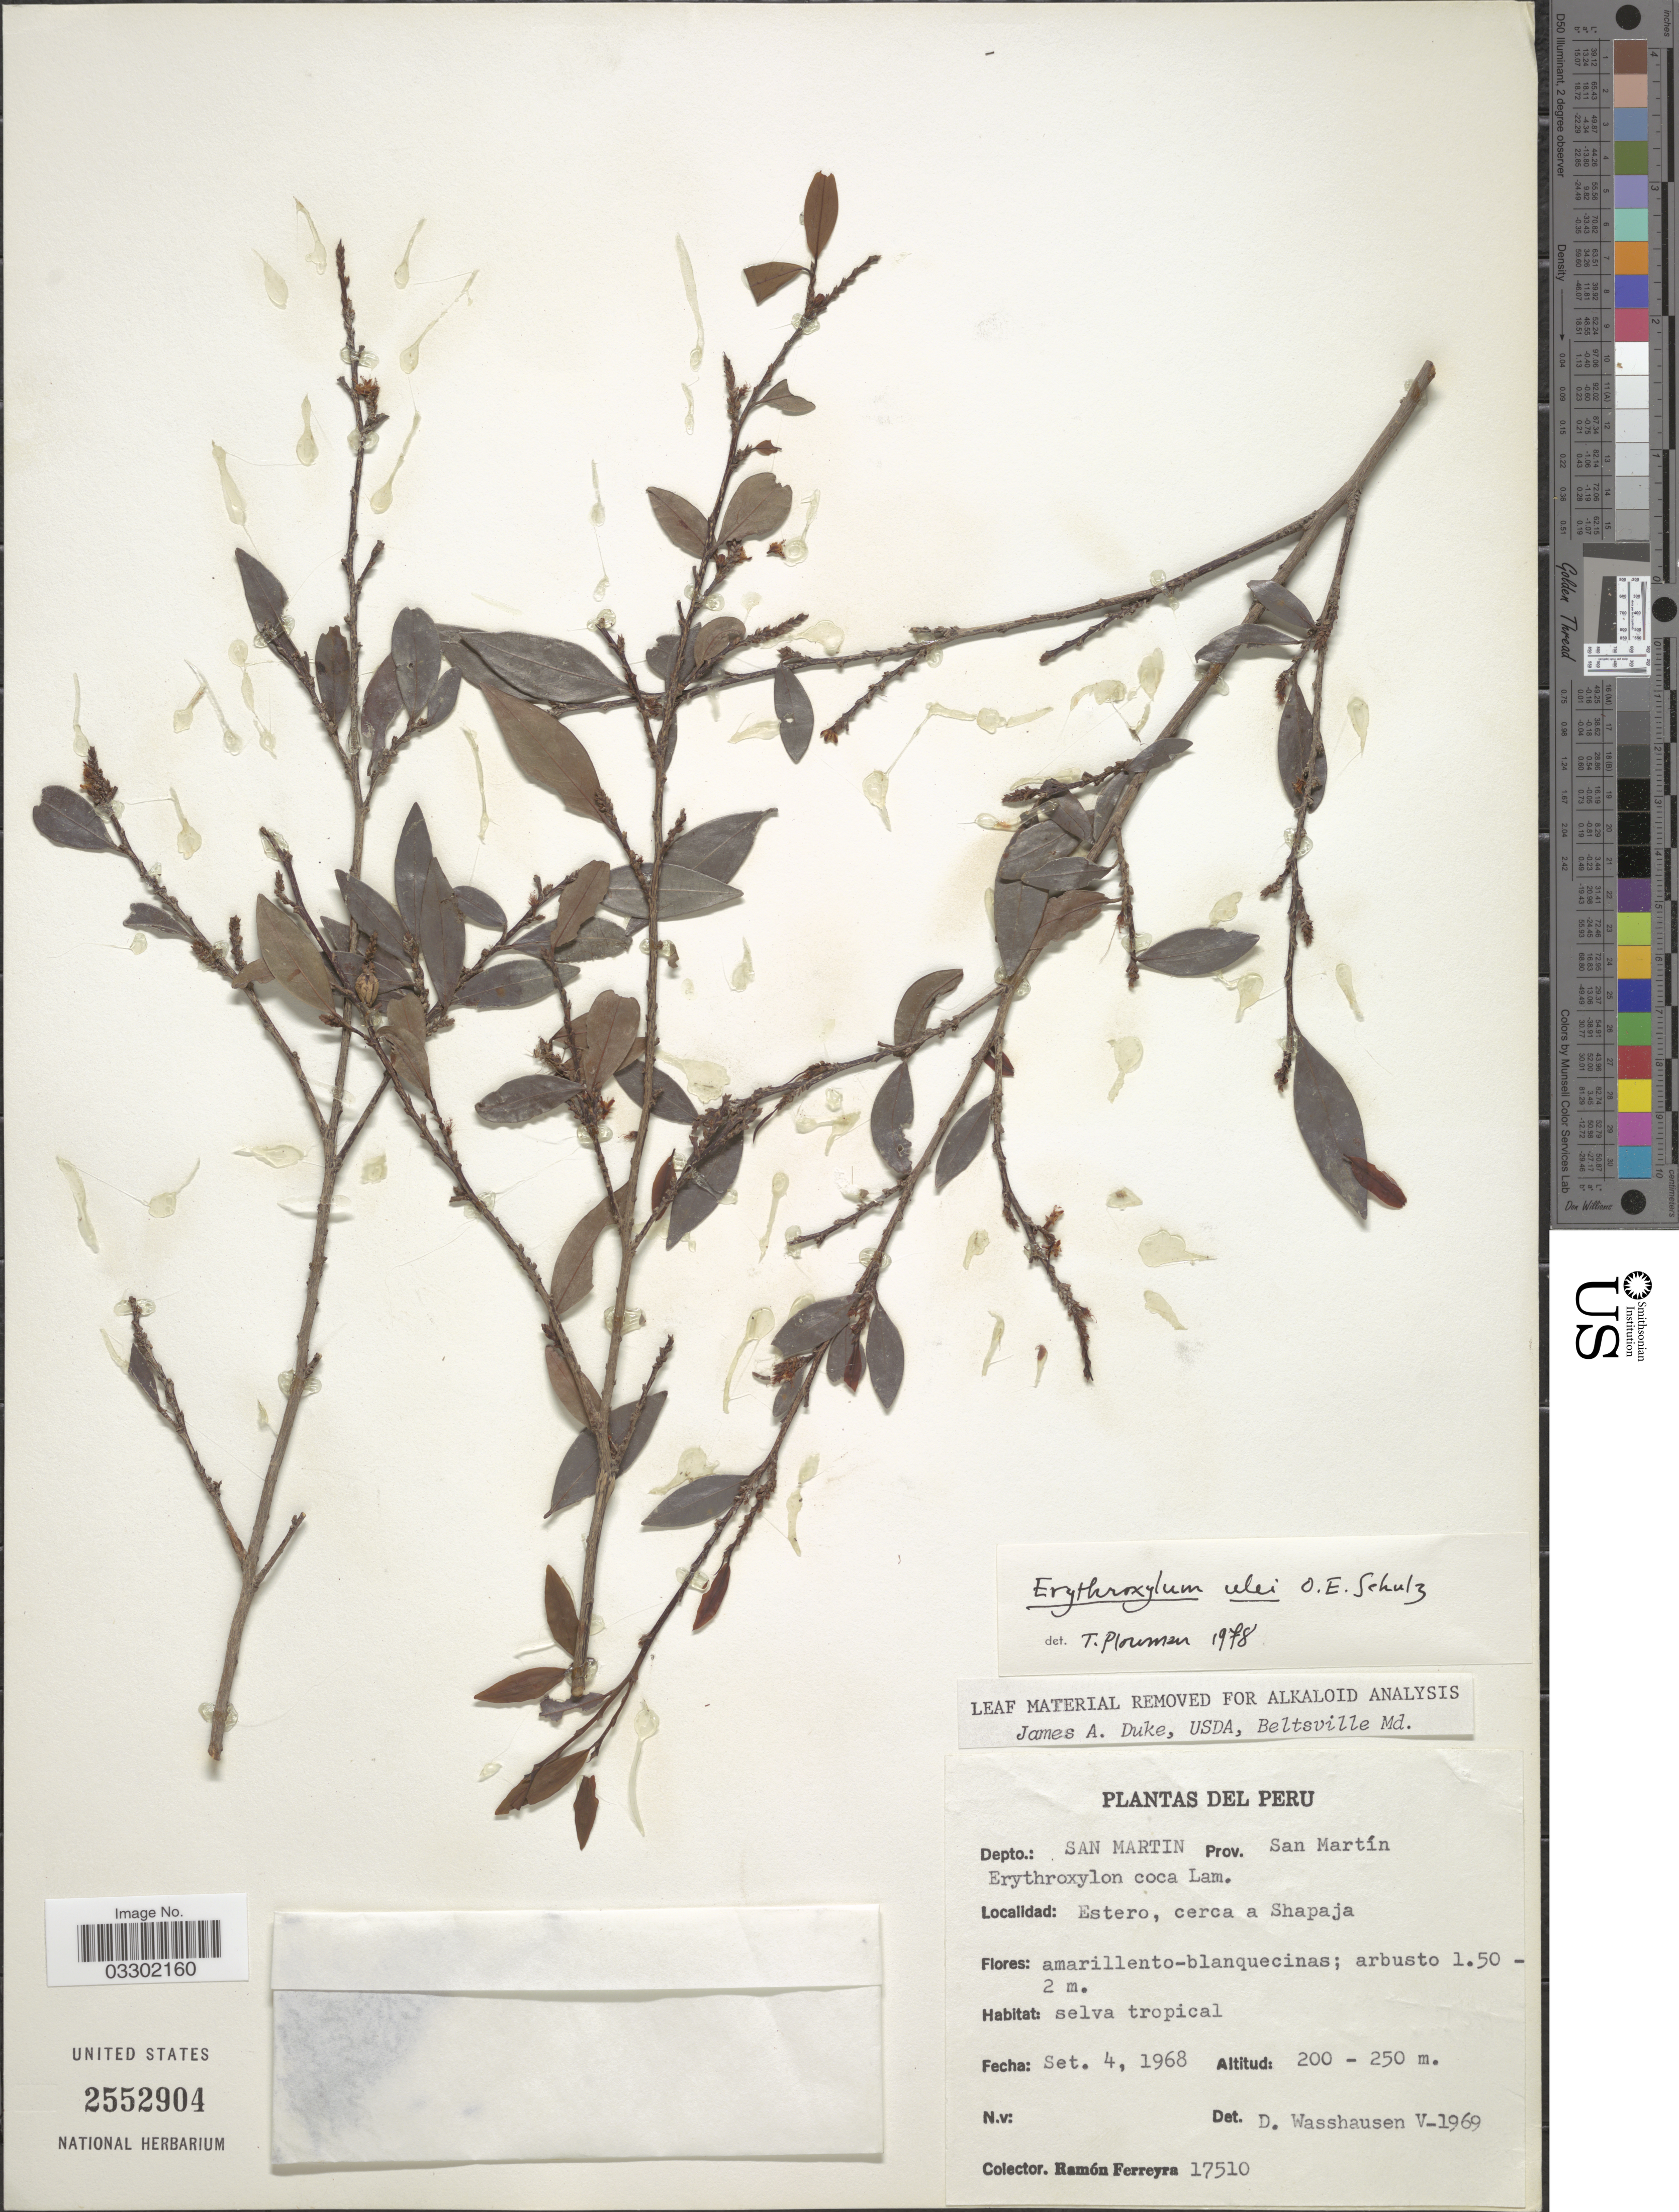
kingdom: Plantae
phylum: Tracheophyta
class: Magnoliopsida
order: Malpighiales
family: Erythroxylaceae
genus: Erythroxylum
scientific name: Erythroxylum ulei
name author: O.E. Schulz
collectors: R. A. Ferreyra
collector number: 17510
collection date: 1968-09-04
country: Peru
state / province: San Martín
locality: Depto.: San Martin, Prov. San Martín, Estero, cerca a Shapaja.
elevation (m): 200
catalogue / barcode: US 2552904